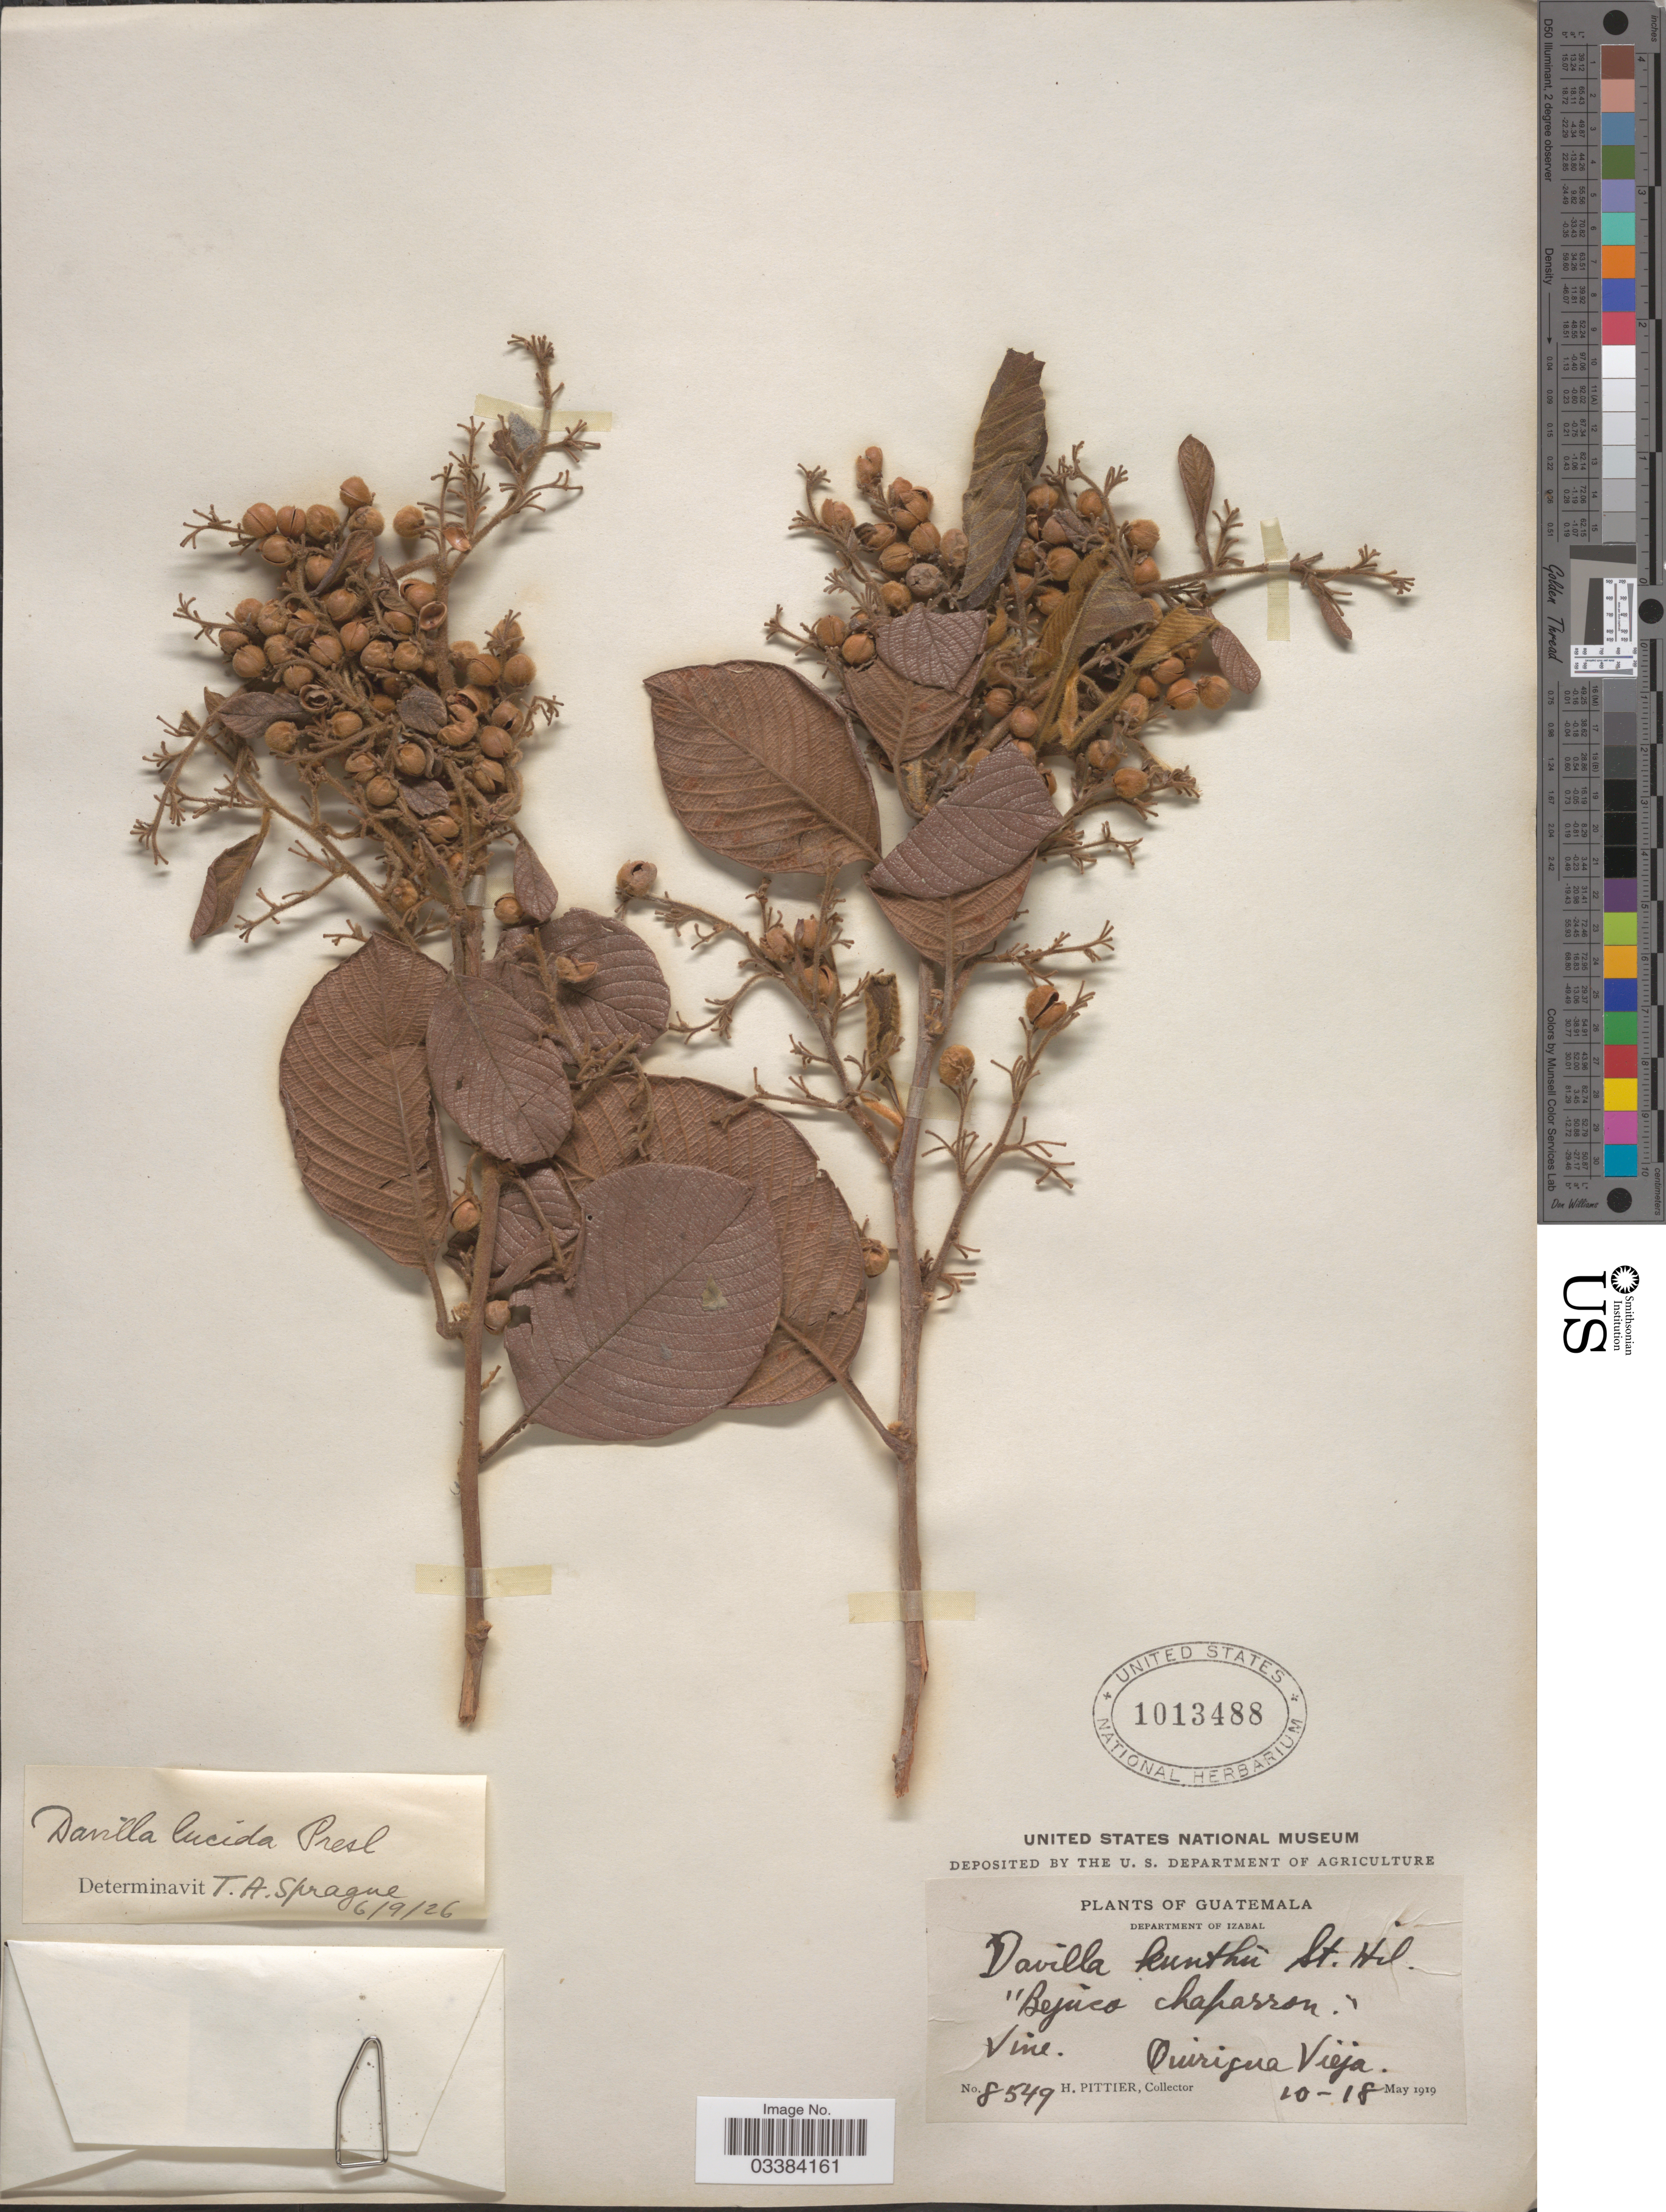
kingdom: Plantae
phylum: Tracheophyta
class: Magnoliopsida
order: Dilleniales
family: Dilleniaceae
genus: Davilla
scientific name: Davilla kunthii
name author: A. St.-Hil.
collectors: H. F. Pittier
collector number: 8549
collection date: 1919-05-10/1919-05-18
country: Guatemala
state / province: Izabal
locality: Department of Izabal. Quirigua Vieja.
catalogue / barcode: US 1013488